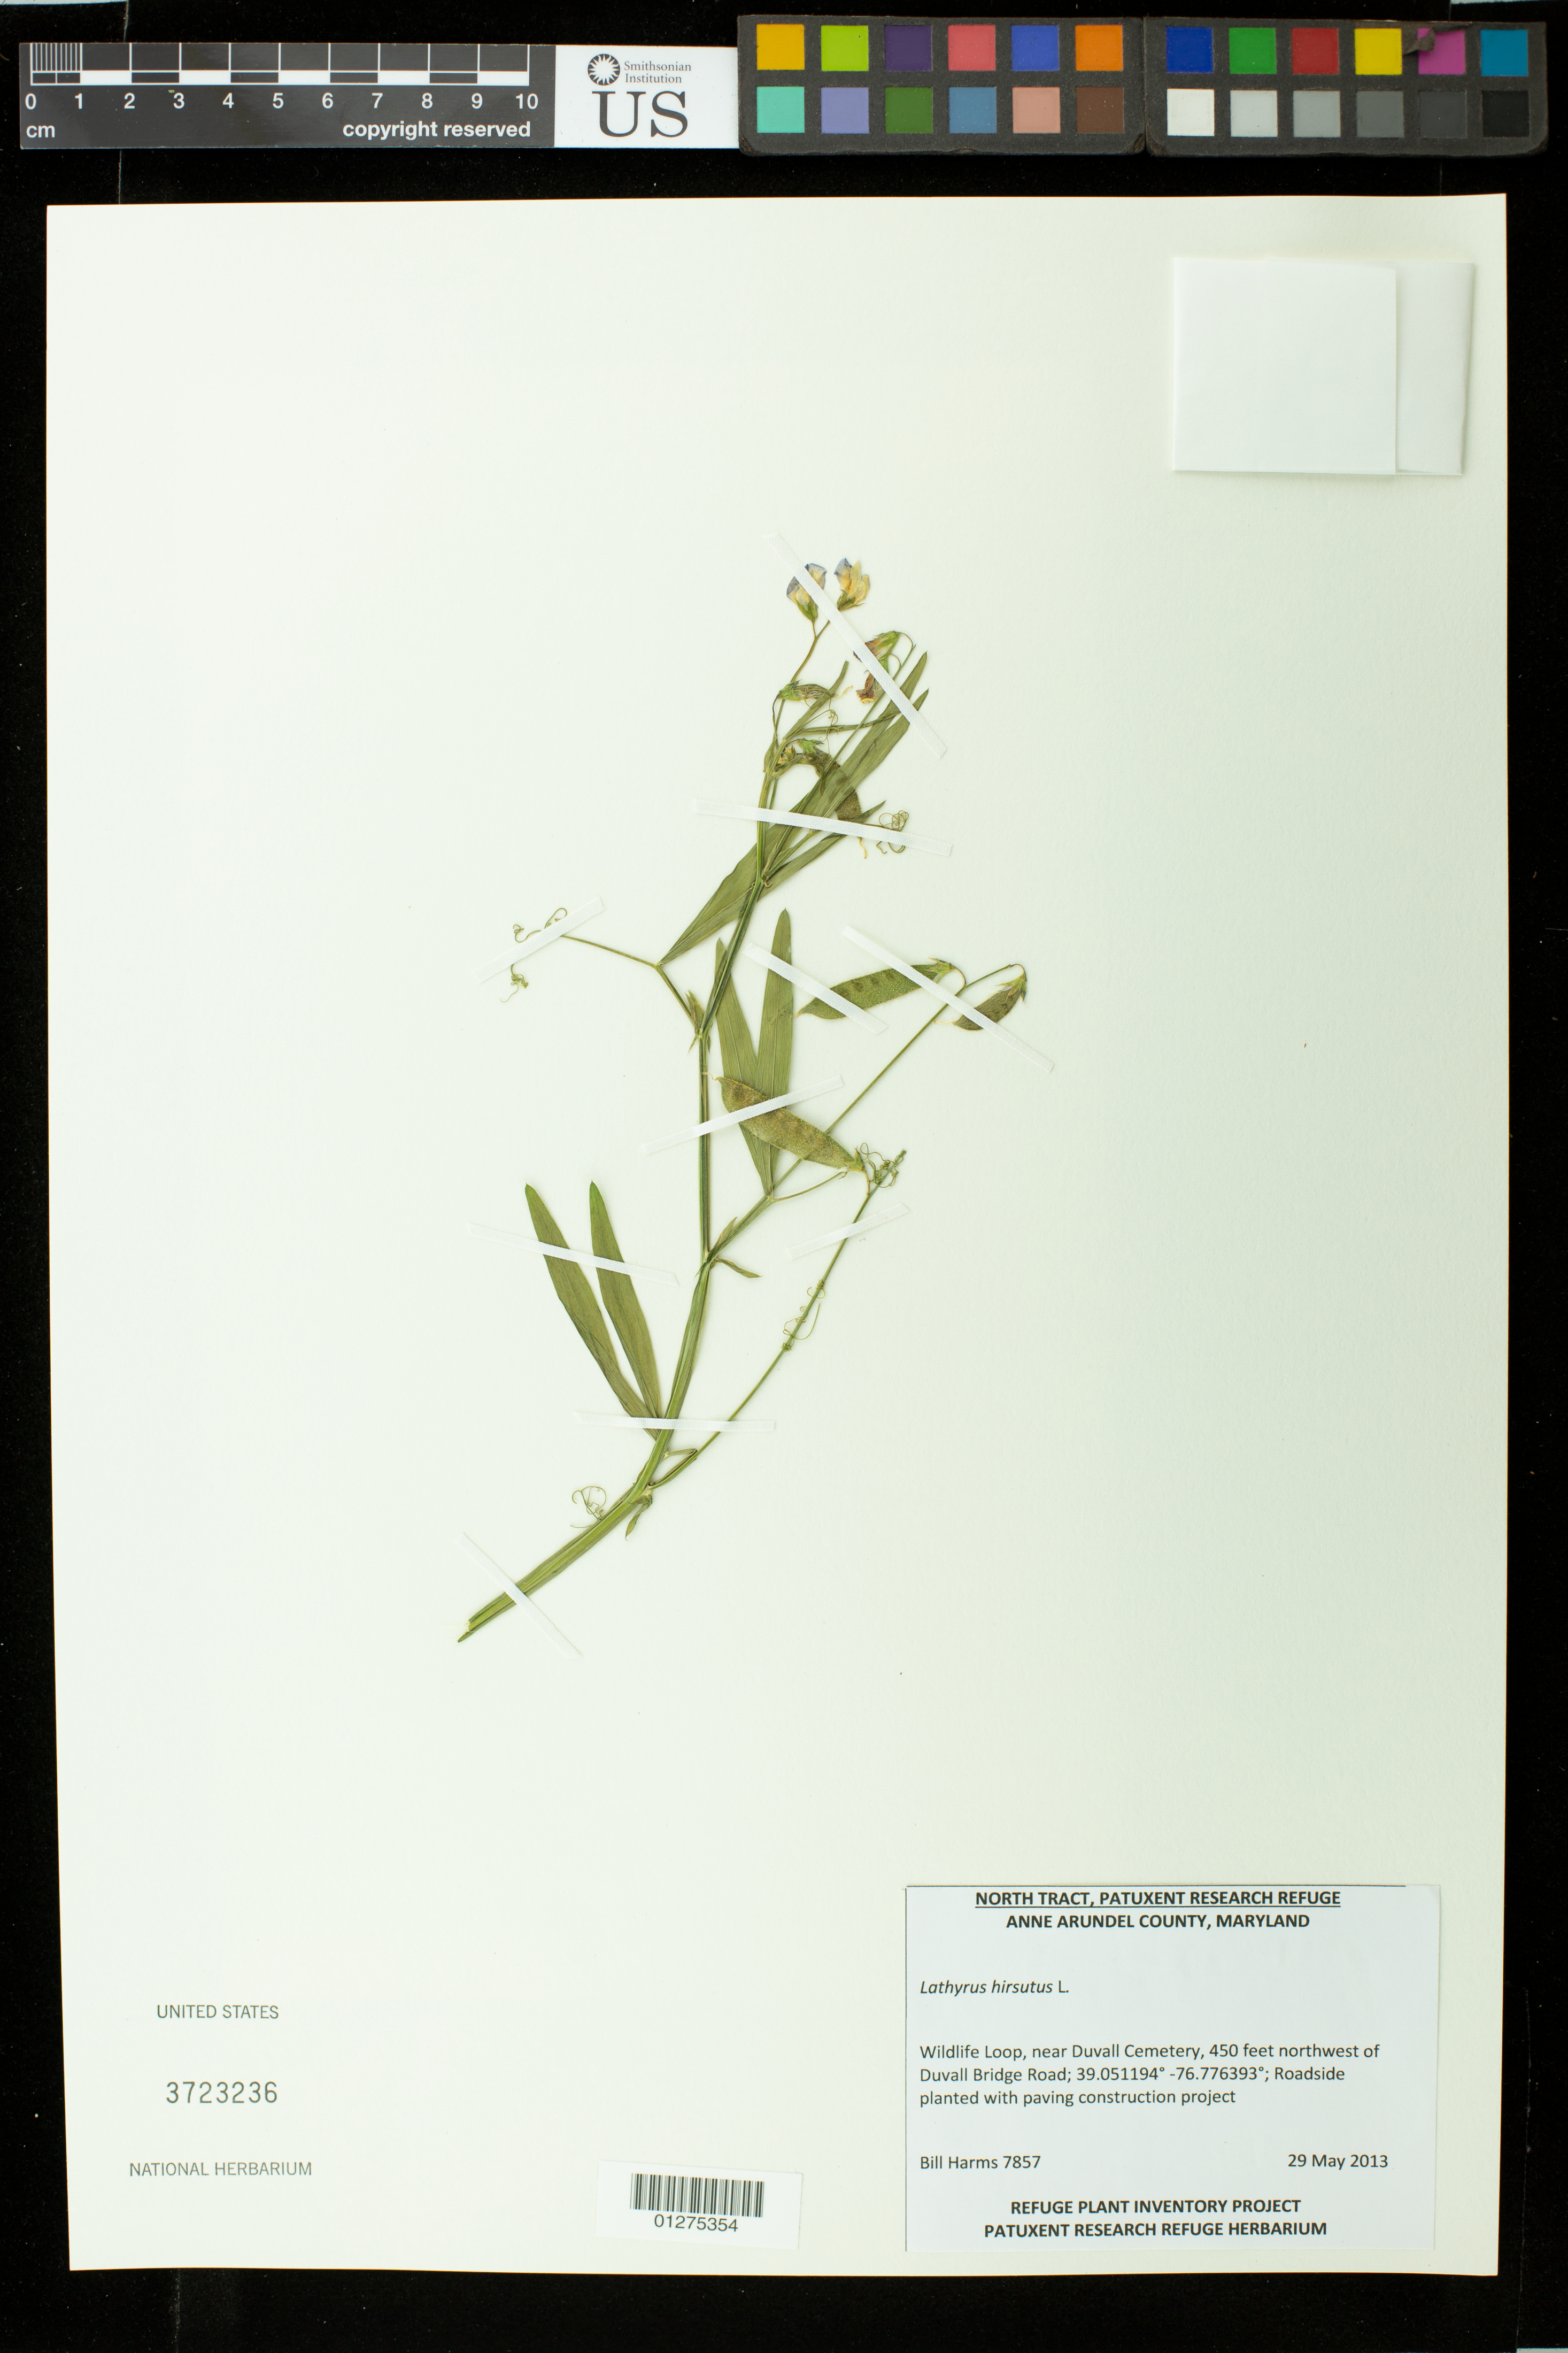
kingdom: Plantae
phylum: Tracheophyta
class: Magnoliopsida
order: Fabales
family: Fabaceae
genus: Lathyrus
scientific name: Lathyrus hirsutus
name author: L.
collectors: B. Harms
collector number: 7857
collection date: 2013-05-29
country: United States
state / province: Maryland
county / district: Anne Arundel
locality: Wildlife Loop, near Duvall Cemetery, 450 feet northwest of Duvalll Bridge Road. Roadside planted with paving construction project.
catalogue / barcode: US 3723236